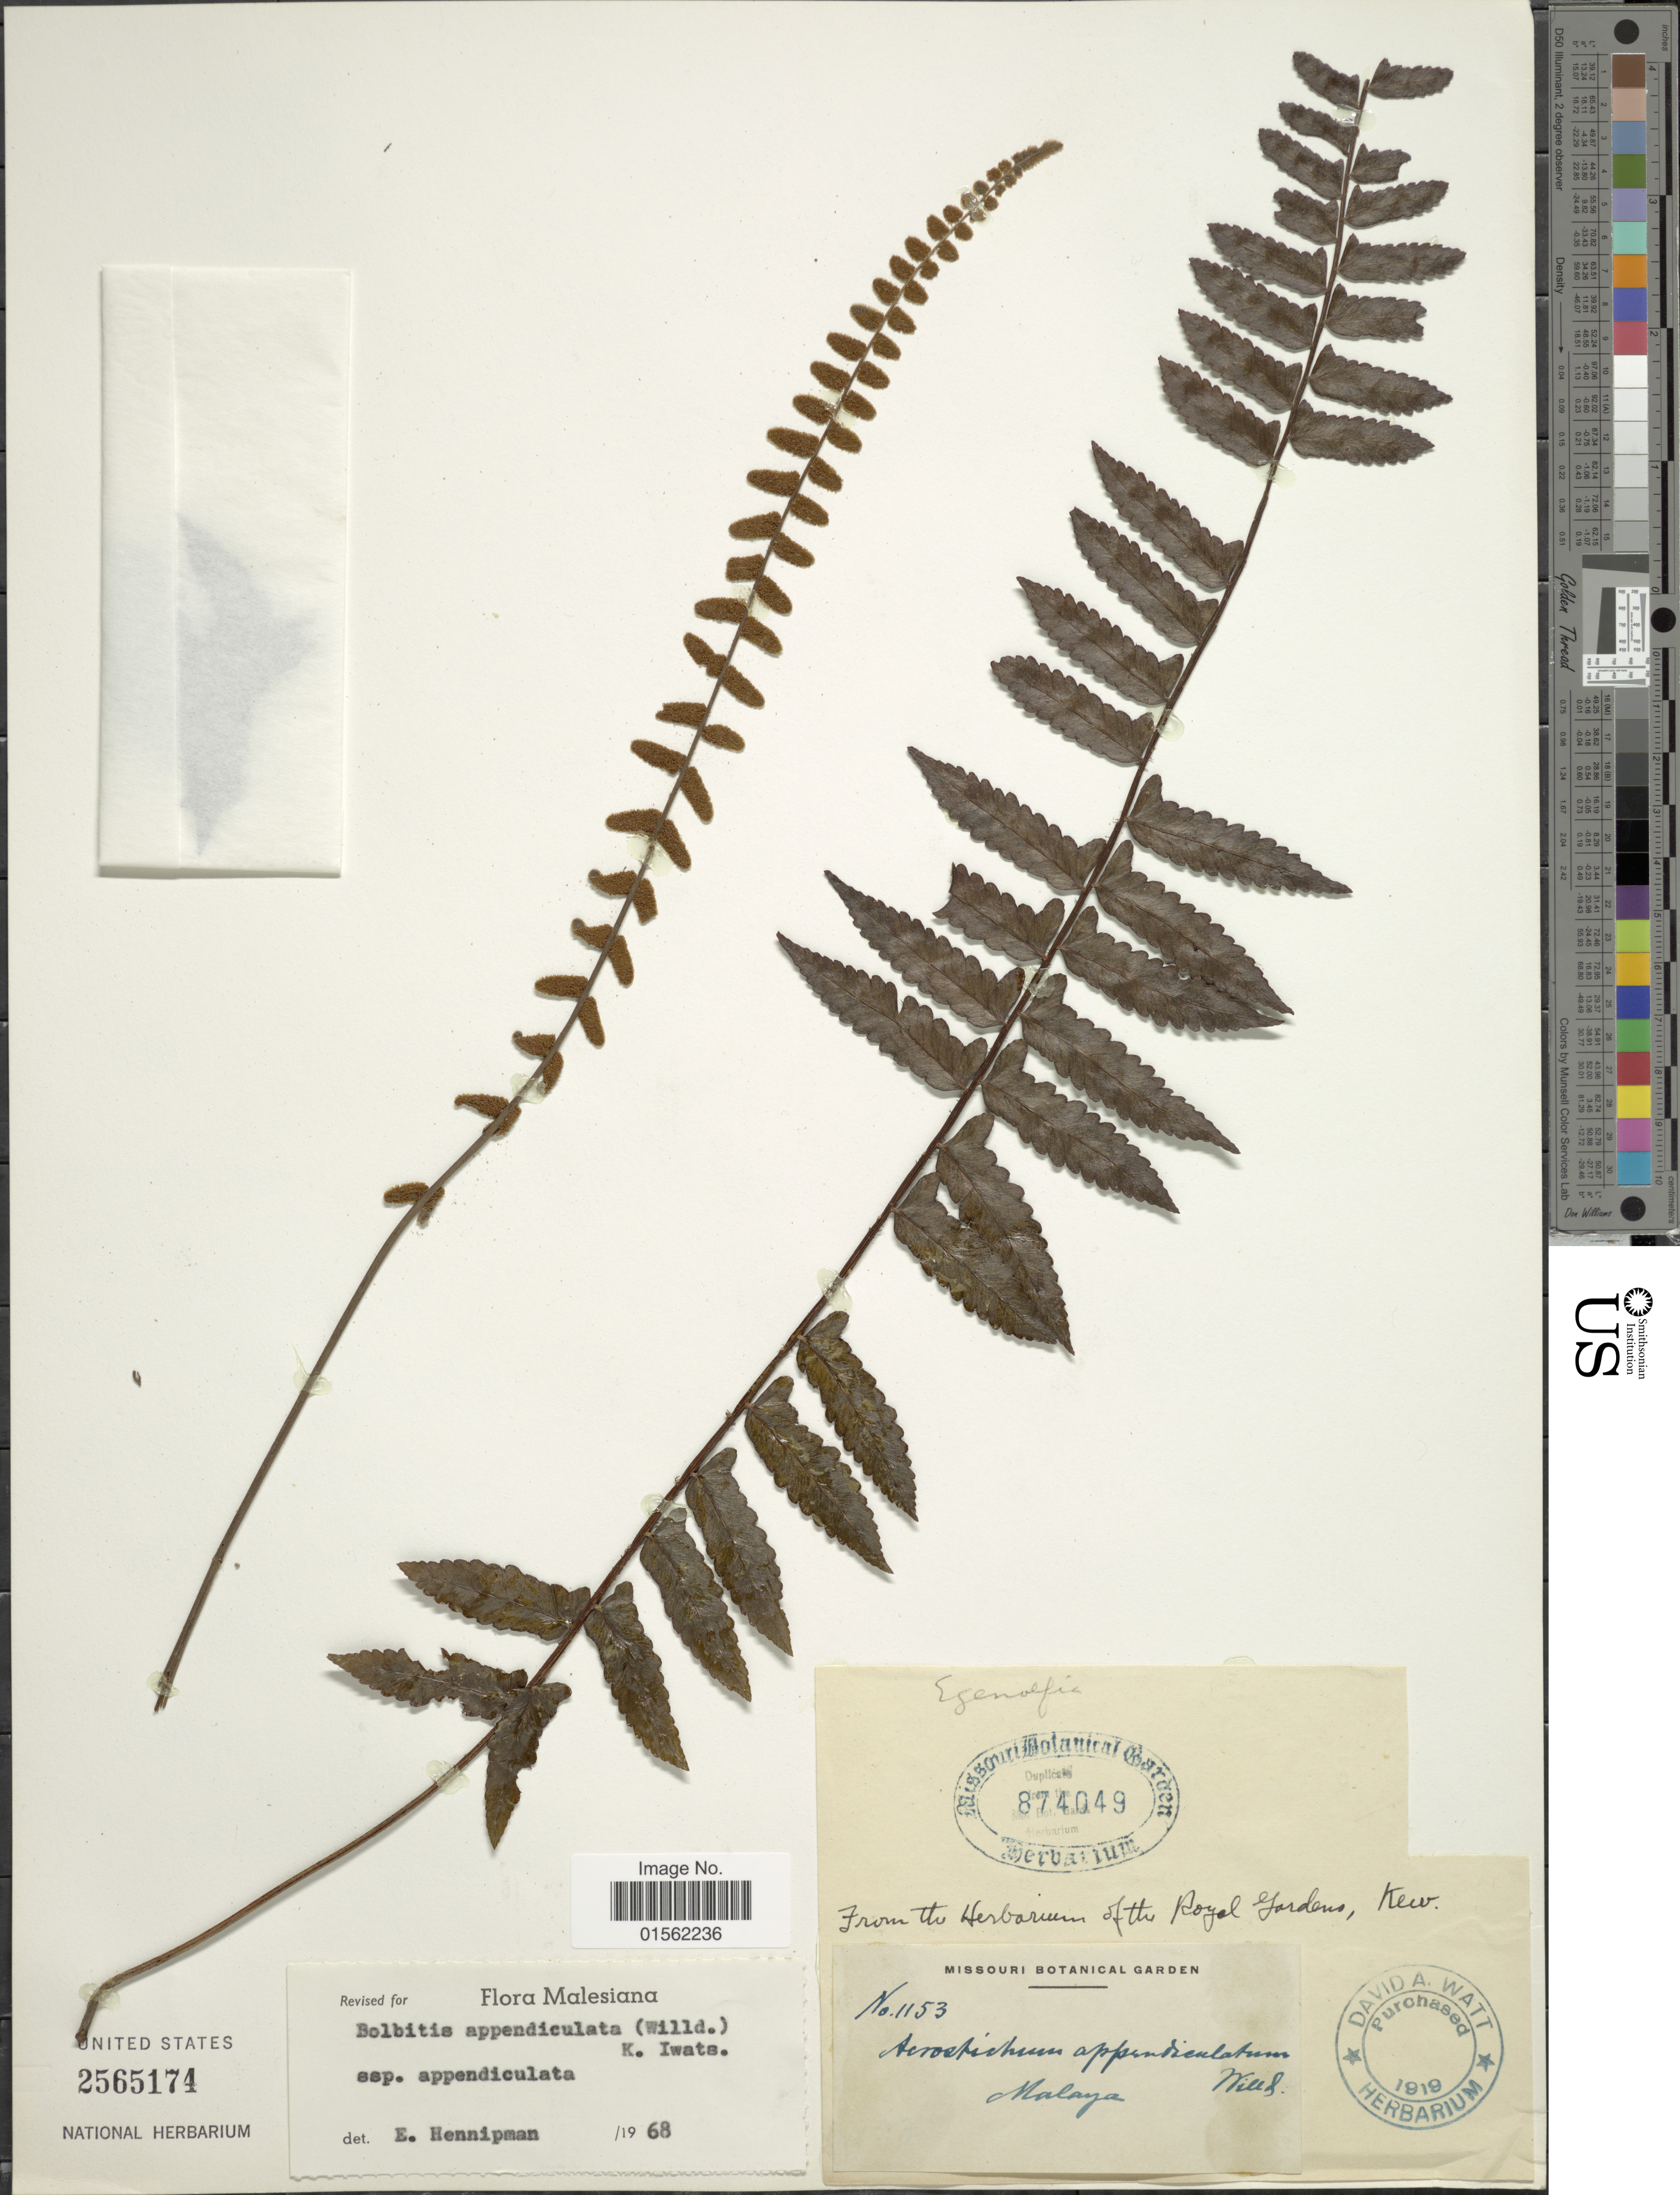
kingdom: Plantae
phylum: Tracheophyta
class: Polypodiopsida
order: Polypodiales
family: Dryopteridaceae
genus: Bolbitis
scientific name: Bolbitis appendiculata var. appendiculata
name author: (Willd.) K. Iwats.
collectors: ex Herb. Kew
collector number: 1153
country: Malaysia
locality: Malaya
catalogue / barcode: US 874049